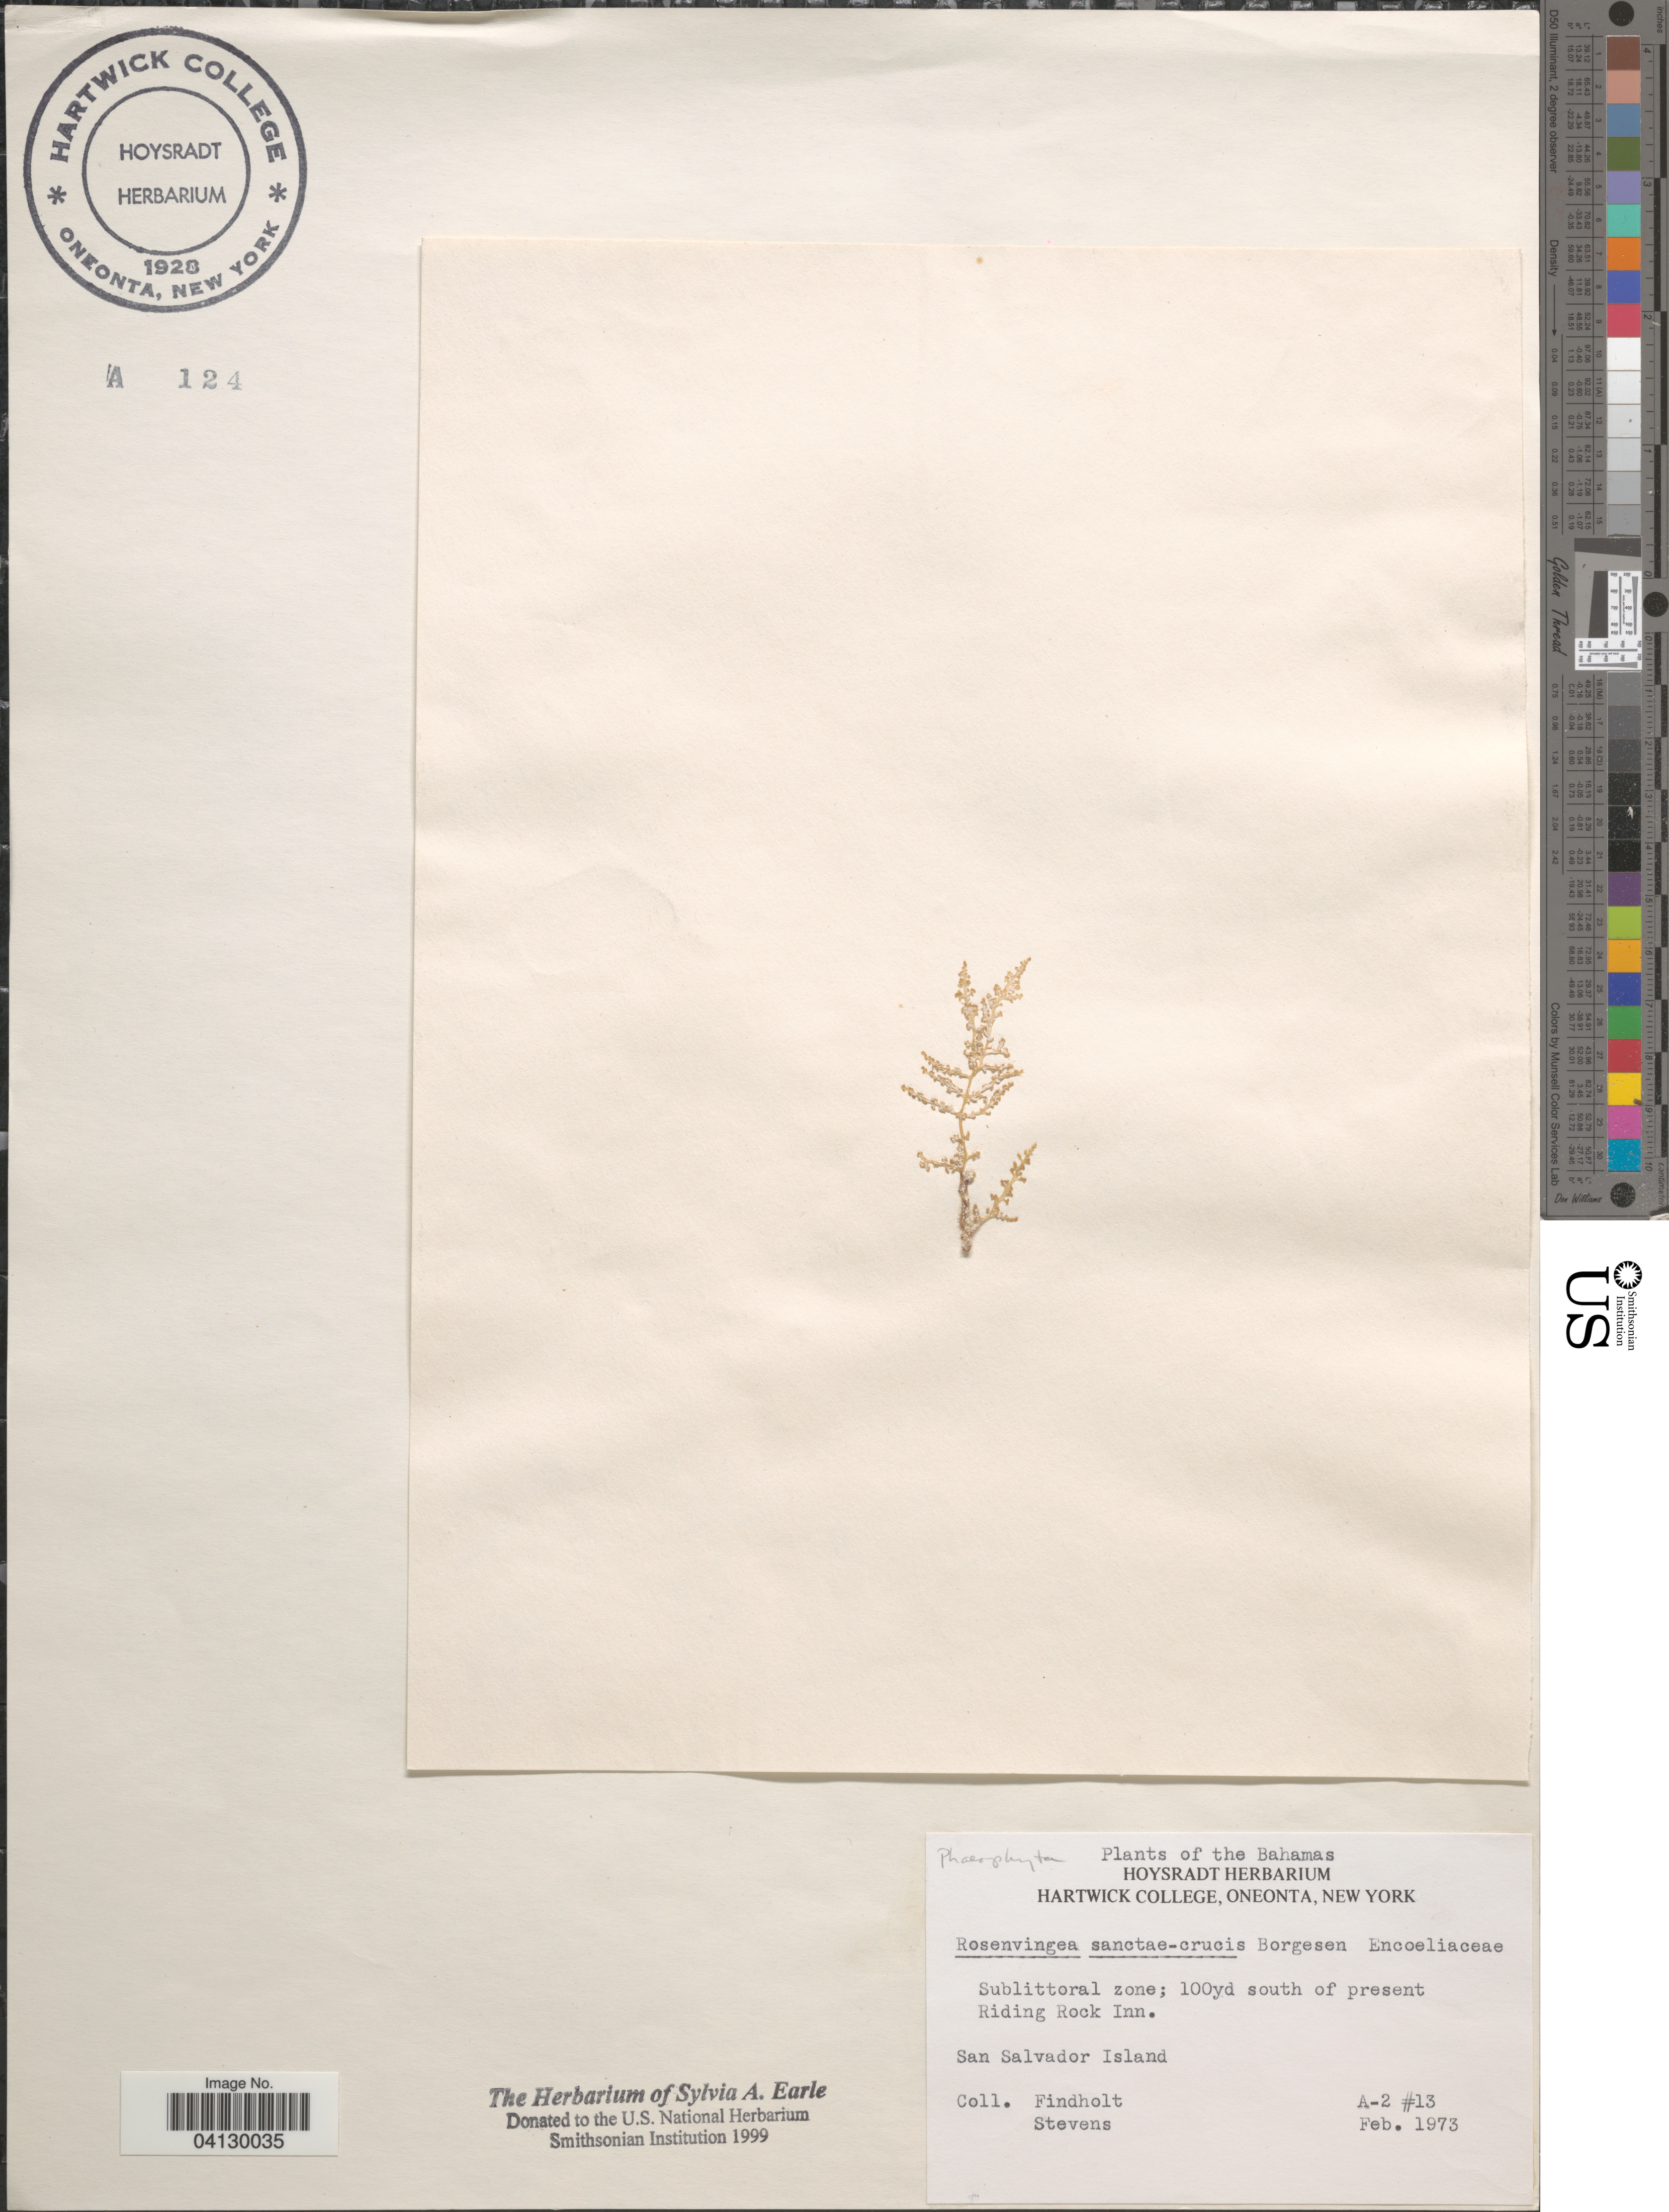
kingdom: Chromista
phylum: Ochrophyta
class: Phaeophyceae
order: Scytosiphonales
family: Scytosiphonaceae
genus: Rosenvingea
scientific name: Rosenvingea sanctae-crucis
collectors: -. Findholt & -. Stevens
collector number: A-2 #13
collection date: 1973-02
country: Bahamas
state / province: San Salvador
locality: Sublittoral zone; 100yd south of present Riding Rock Inn. San Salvador Island.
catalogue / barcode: US 238499